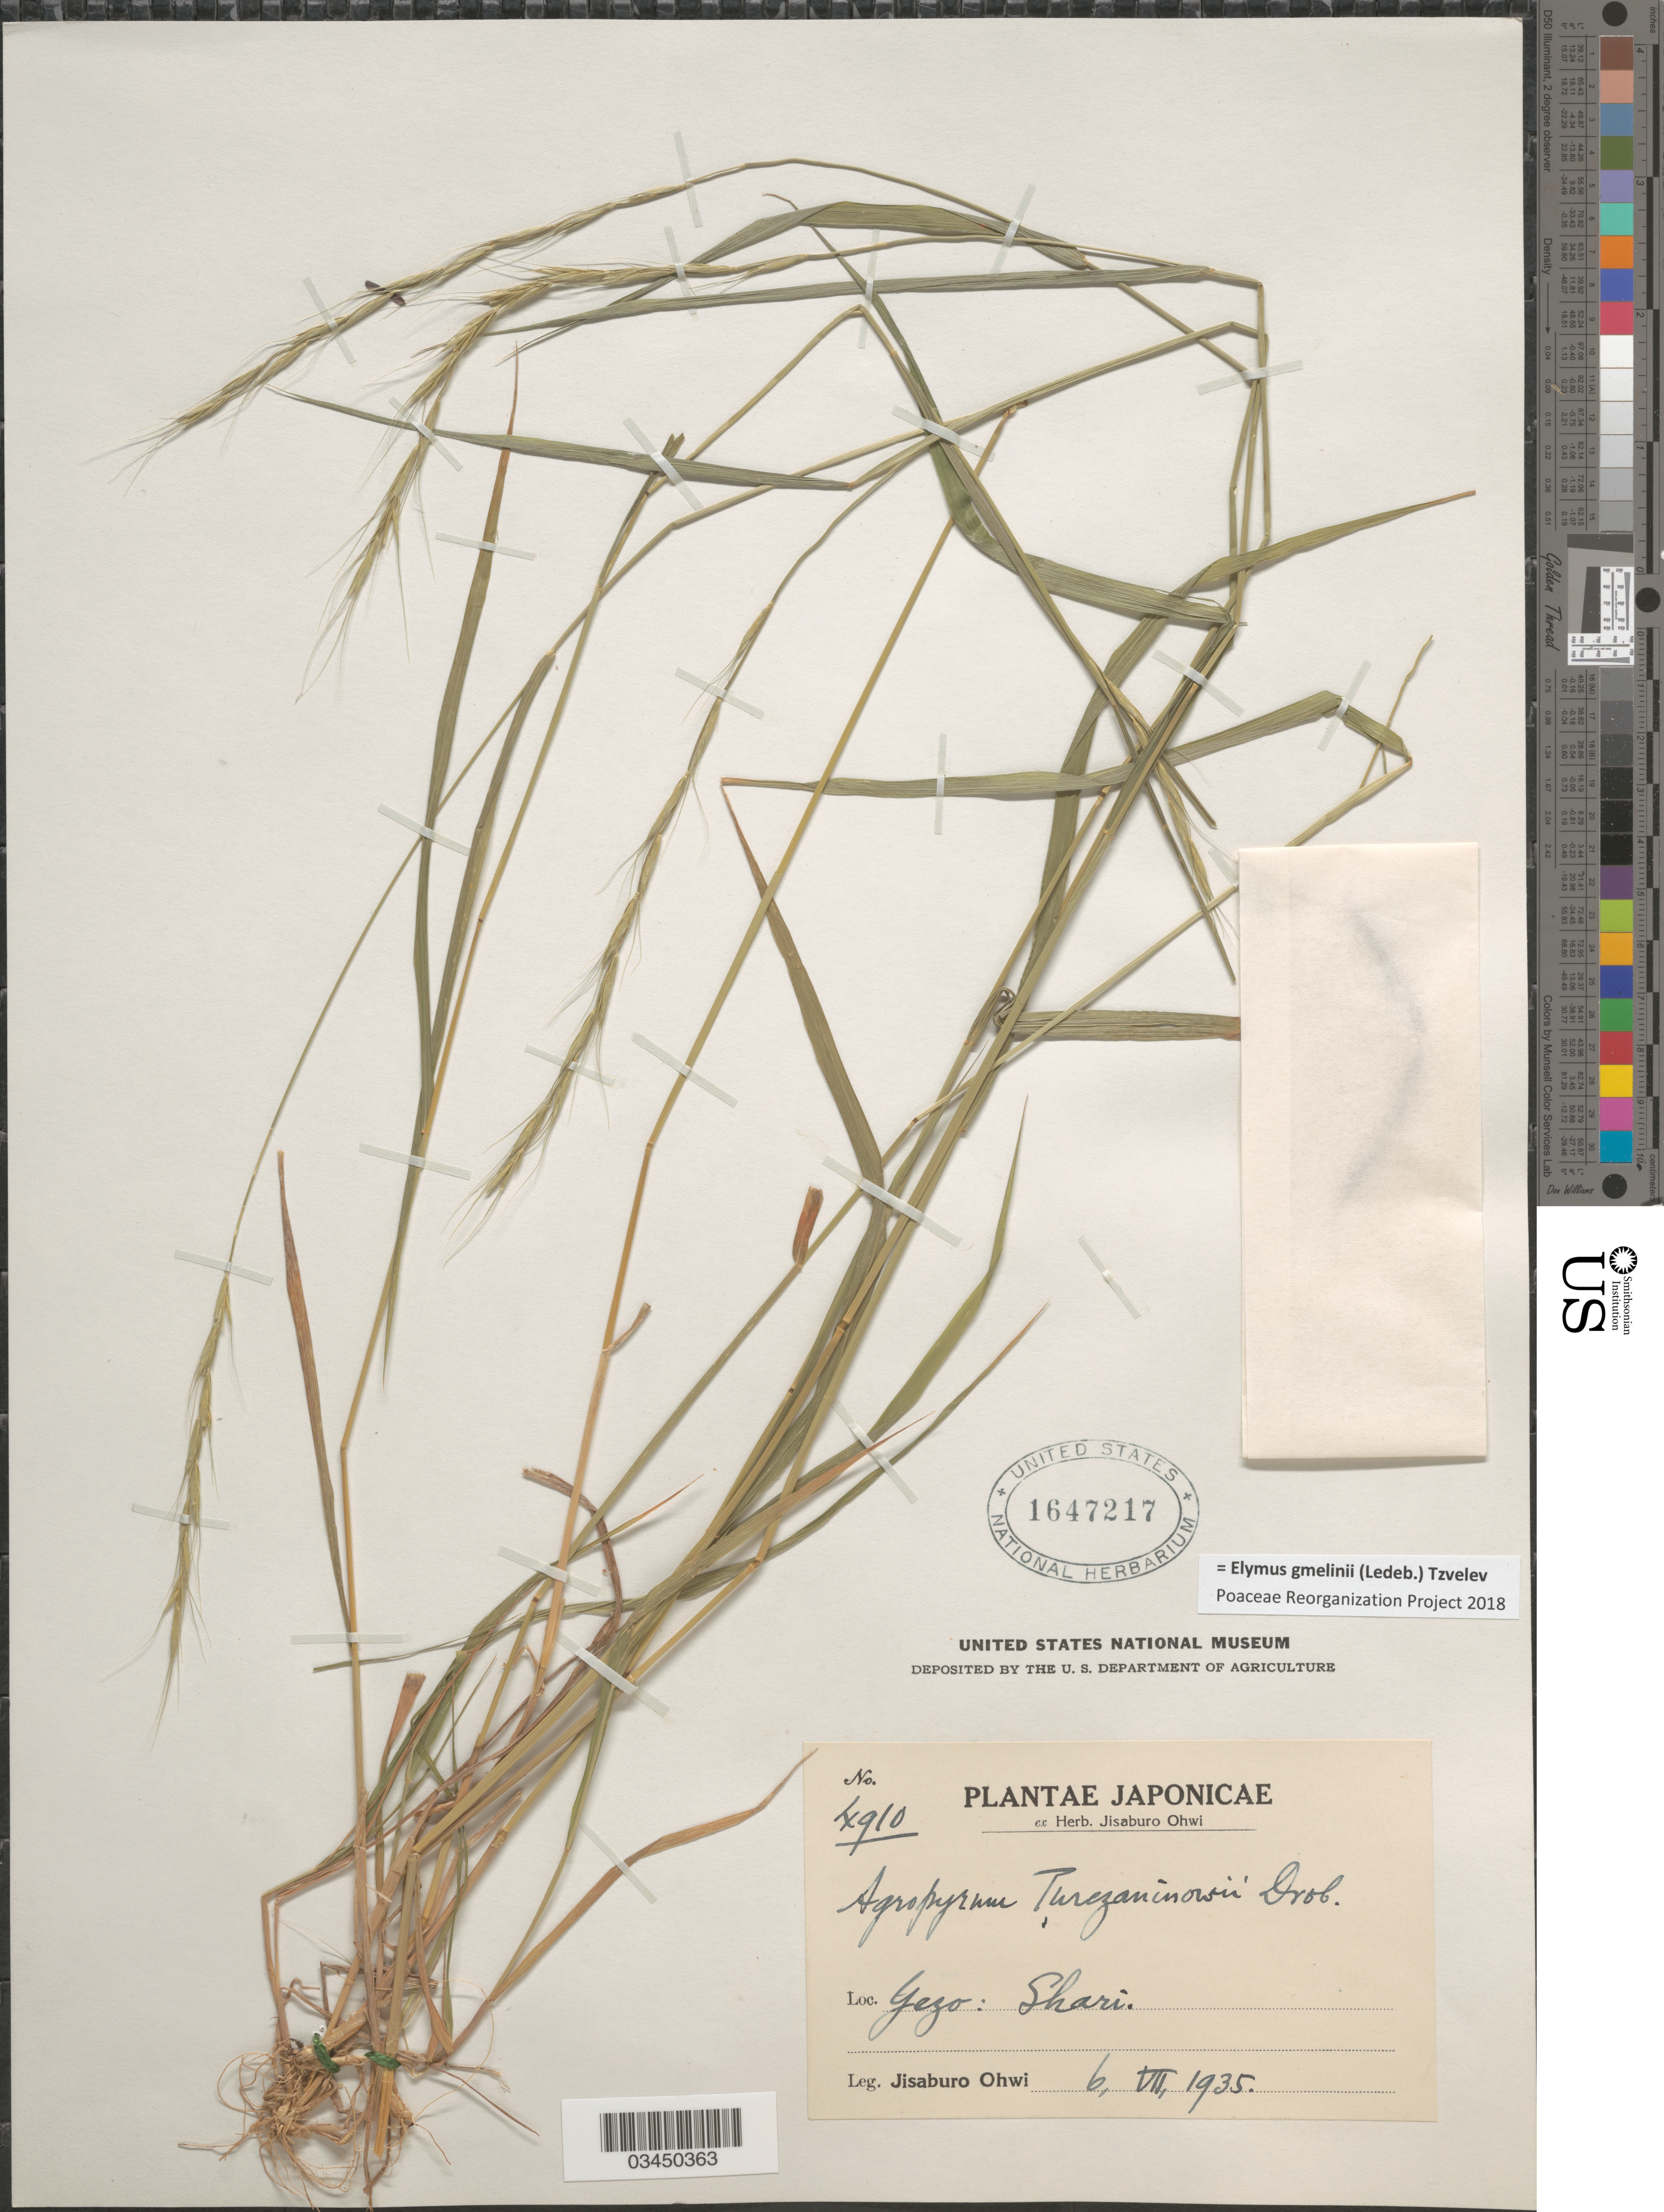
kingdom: Plantae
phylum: Tracheophyta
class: Liliopsida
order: Poales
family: Poaceae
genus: Elymus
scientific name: Elymus gmelinii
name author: (Ledeb.) Tzvelev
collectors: J. Ohwi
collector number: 4910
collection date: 1935-07-06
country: Japan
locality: Yezo: Shari.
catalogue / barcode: US 1647217